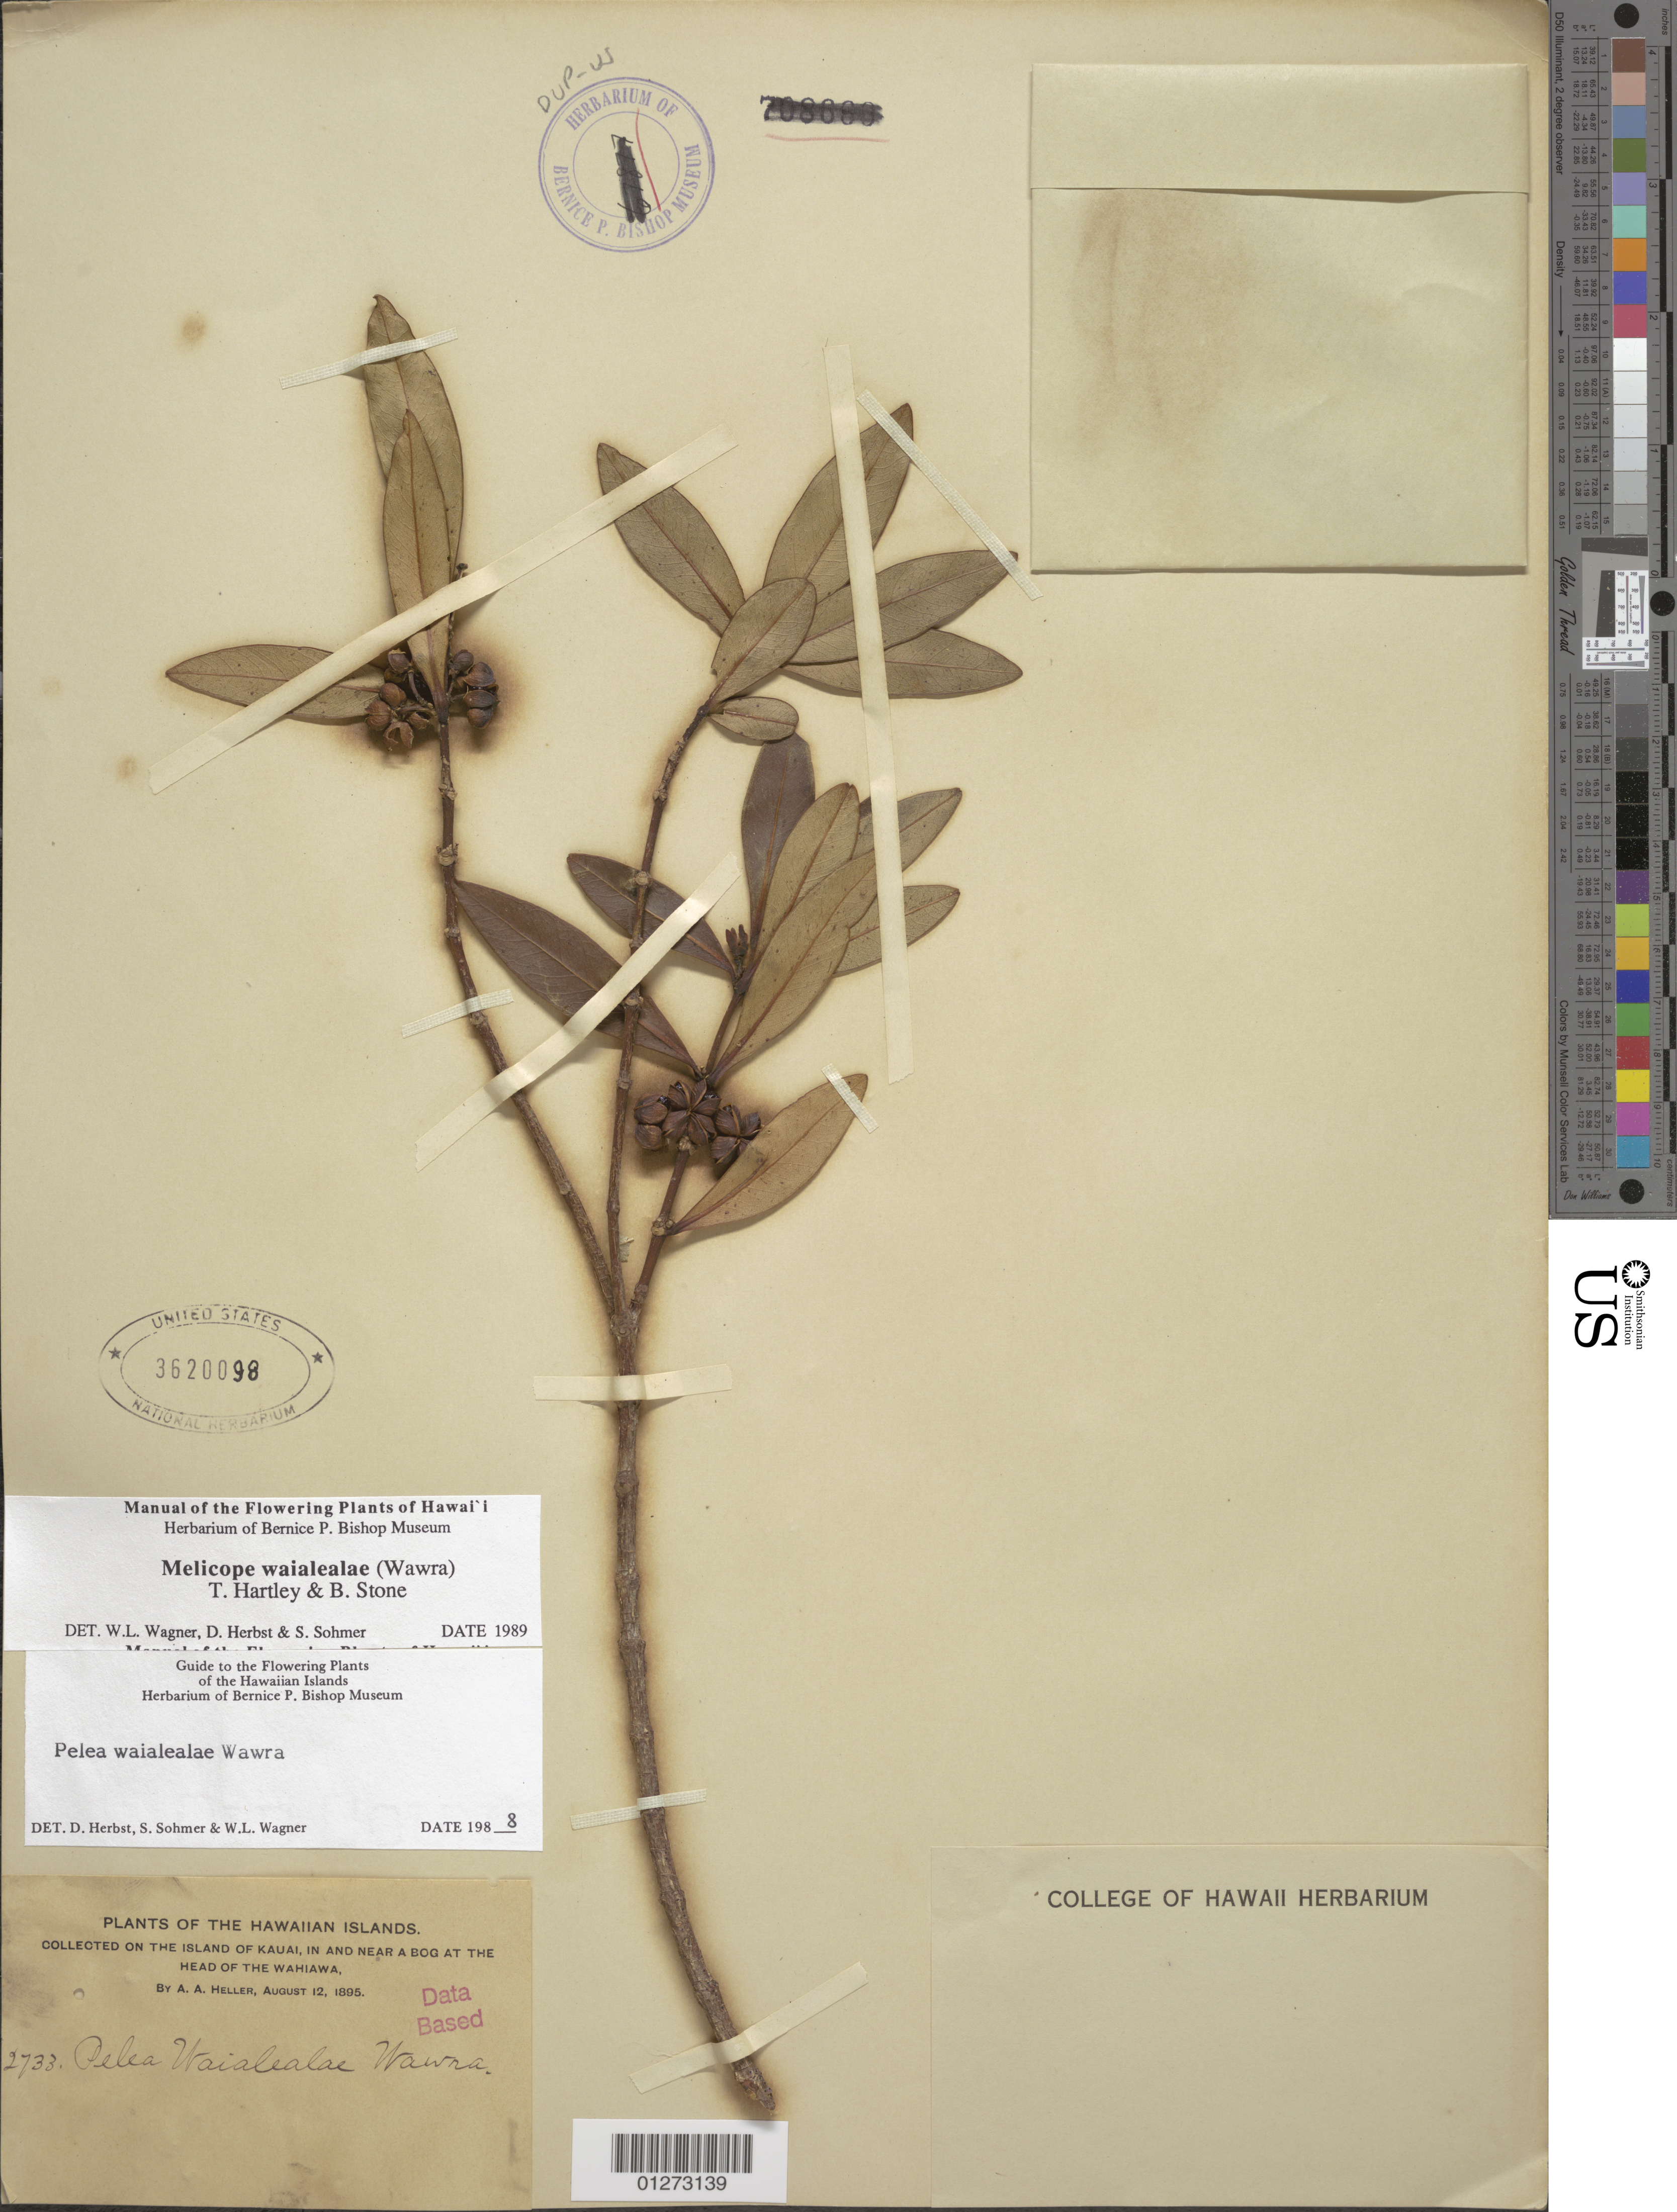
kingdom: Plantae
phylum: Tracheophyta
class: Magnoliopsida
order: Sapindales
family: Rutaceae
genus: Melicope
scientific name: Melicope waialealae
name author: (Wawra) T.G. Hartley & B.C. Stone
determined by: Wagner, W. L.; Herbst, D. R.; Sohmer, S. H.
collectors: A. A. Heller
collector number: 2733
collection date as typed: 12 Aug 1895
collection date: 1895-08-12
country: United States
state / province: Hawaii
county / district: Kauai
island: Kaua'i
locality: In and near bog at head of Wahiawa.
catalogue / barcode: US 3620098